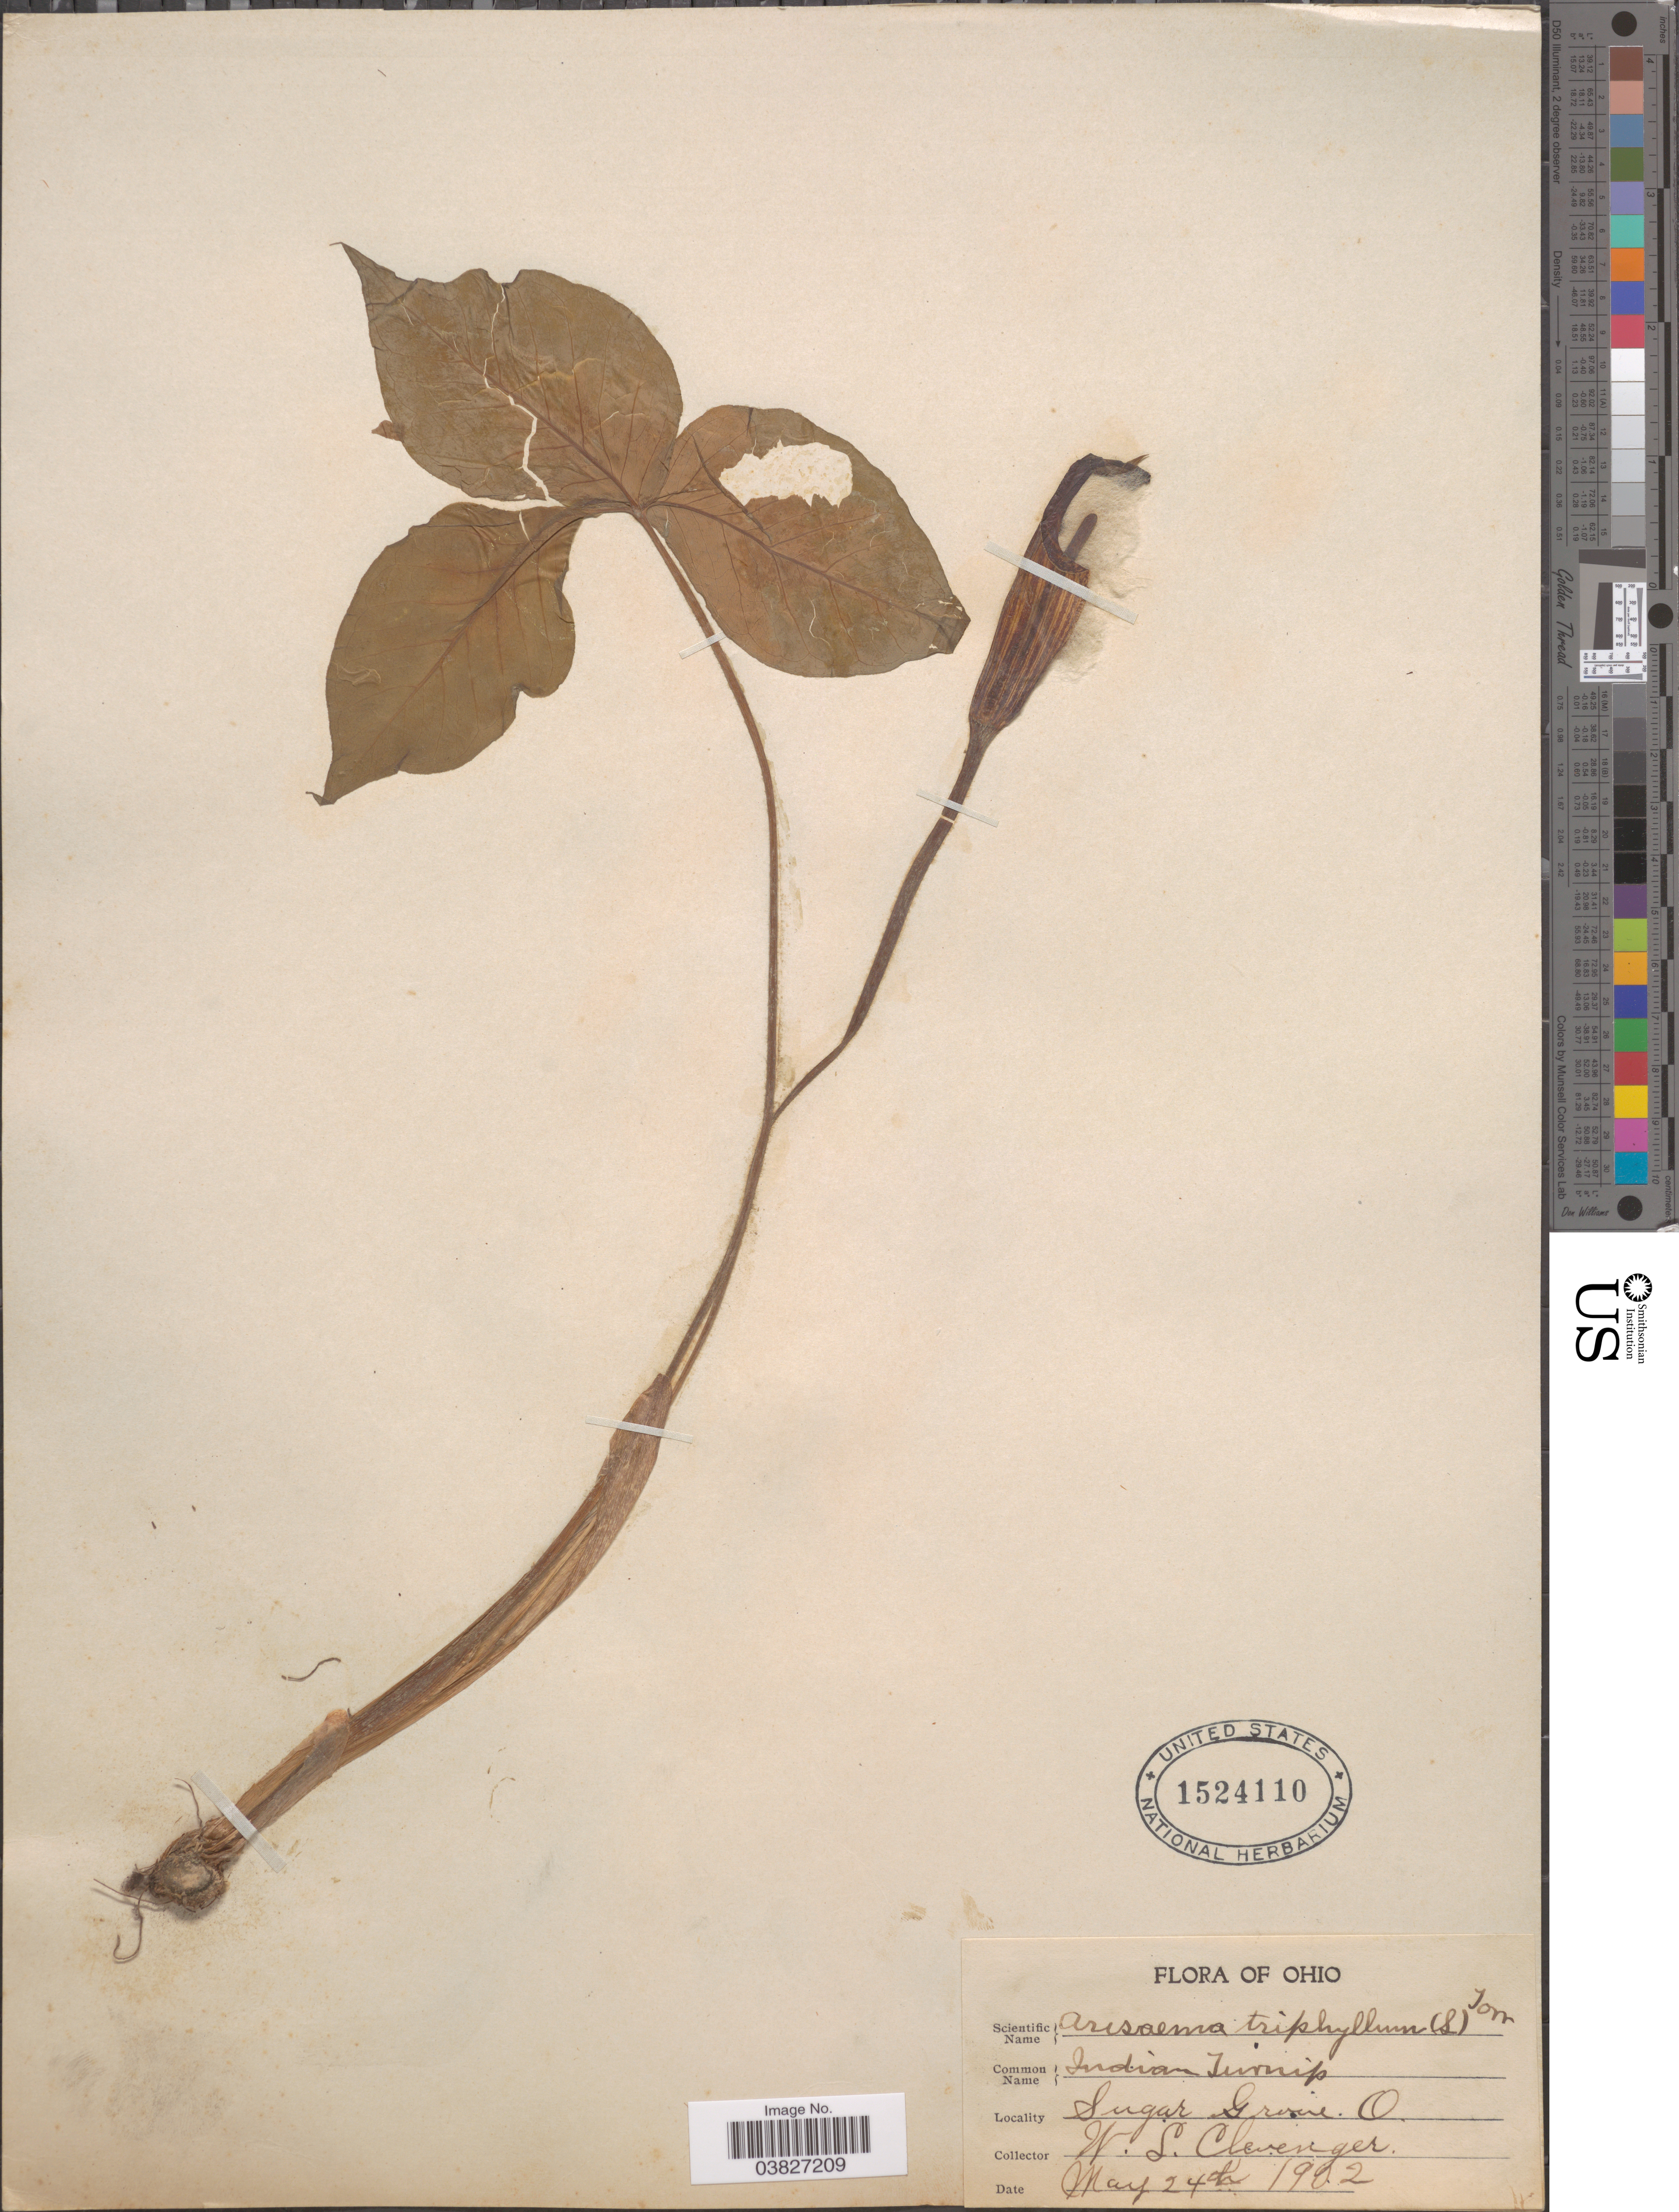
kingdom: Plantae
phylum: Tracheophyta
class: Liliopsida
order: Alismatales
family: Araceae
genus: Arisaema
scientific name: Arisaema triphyllum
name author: (L.) Schott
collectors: W. Clevenger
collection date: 1902-05-24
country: United States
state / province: Ohio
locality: Sugar Grove.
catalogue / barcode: US 1524110